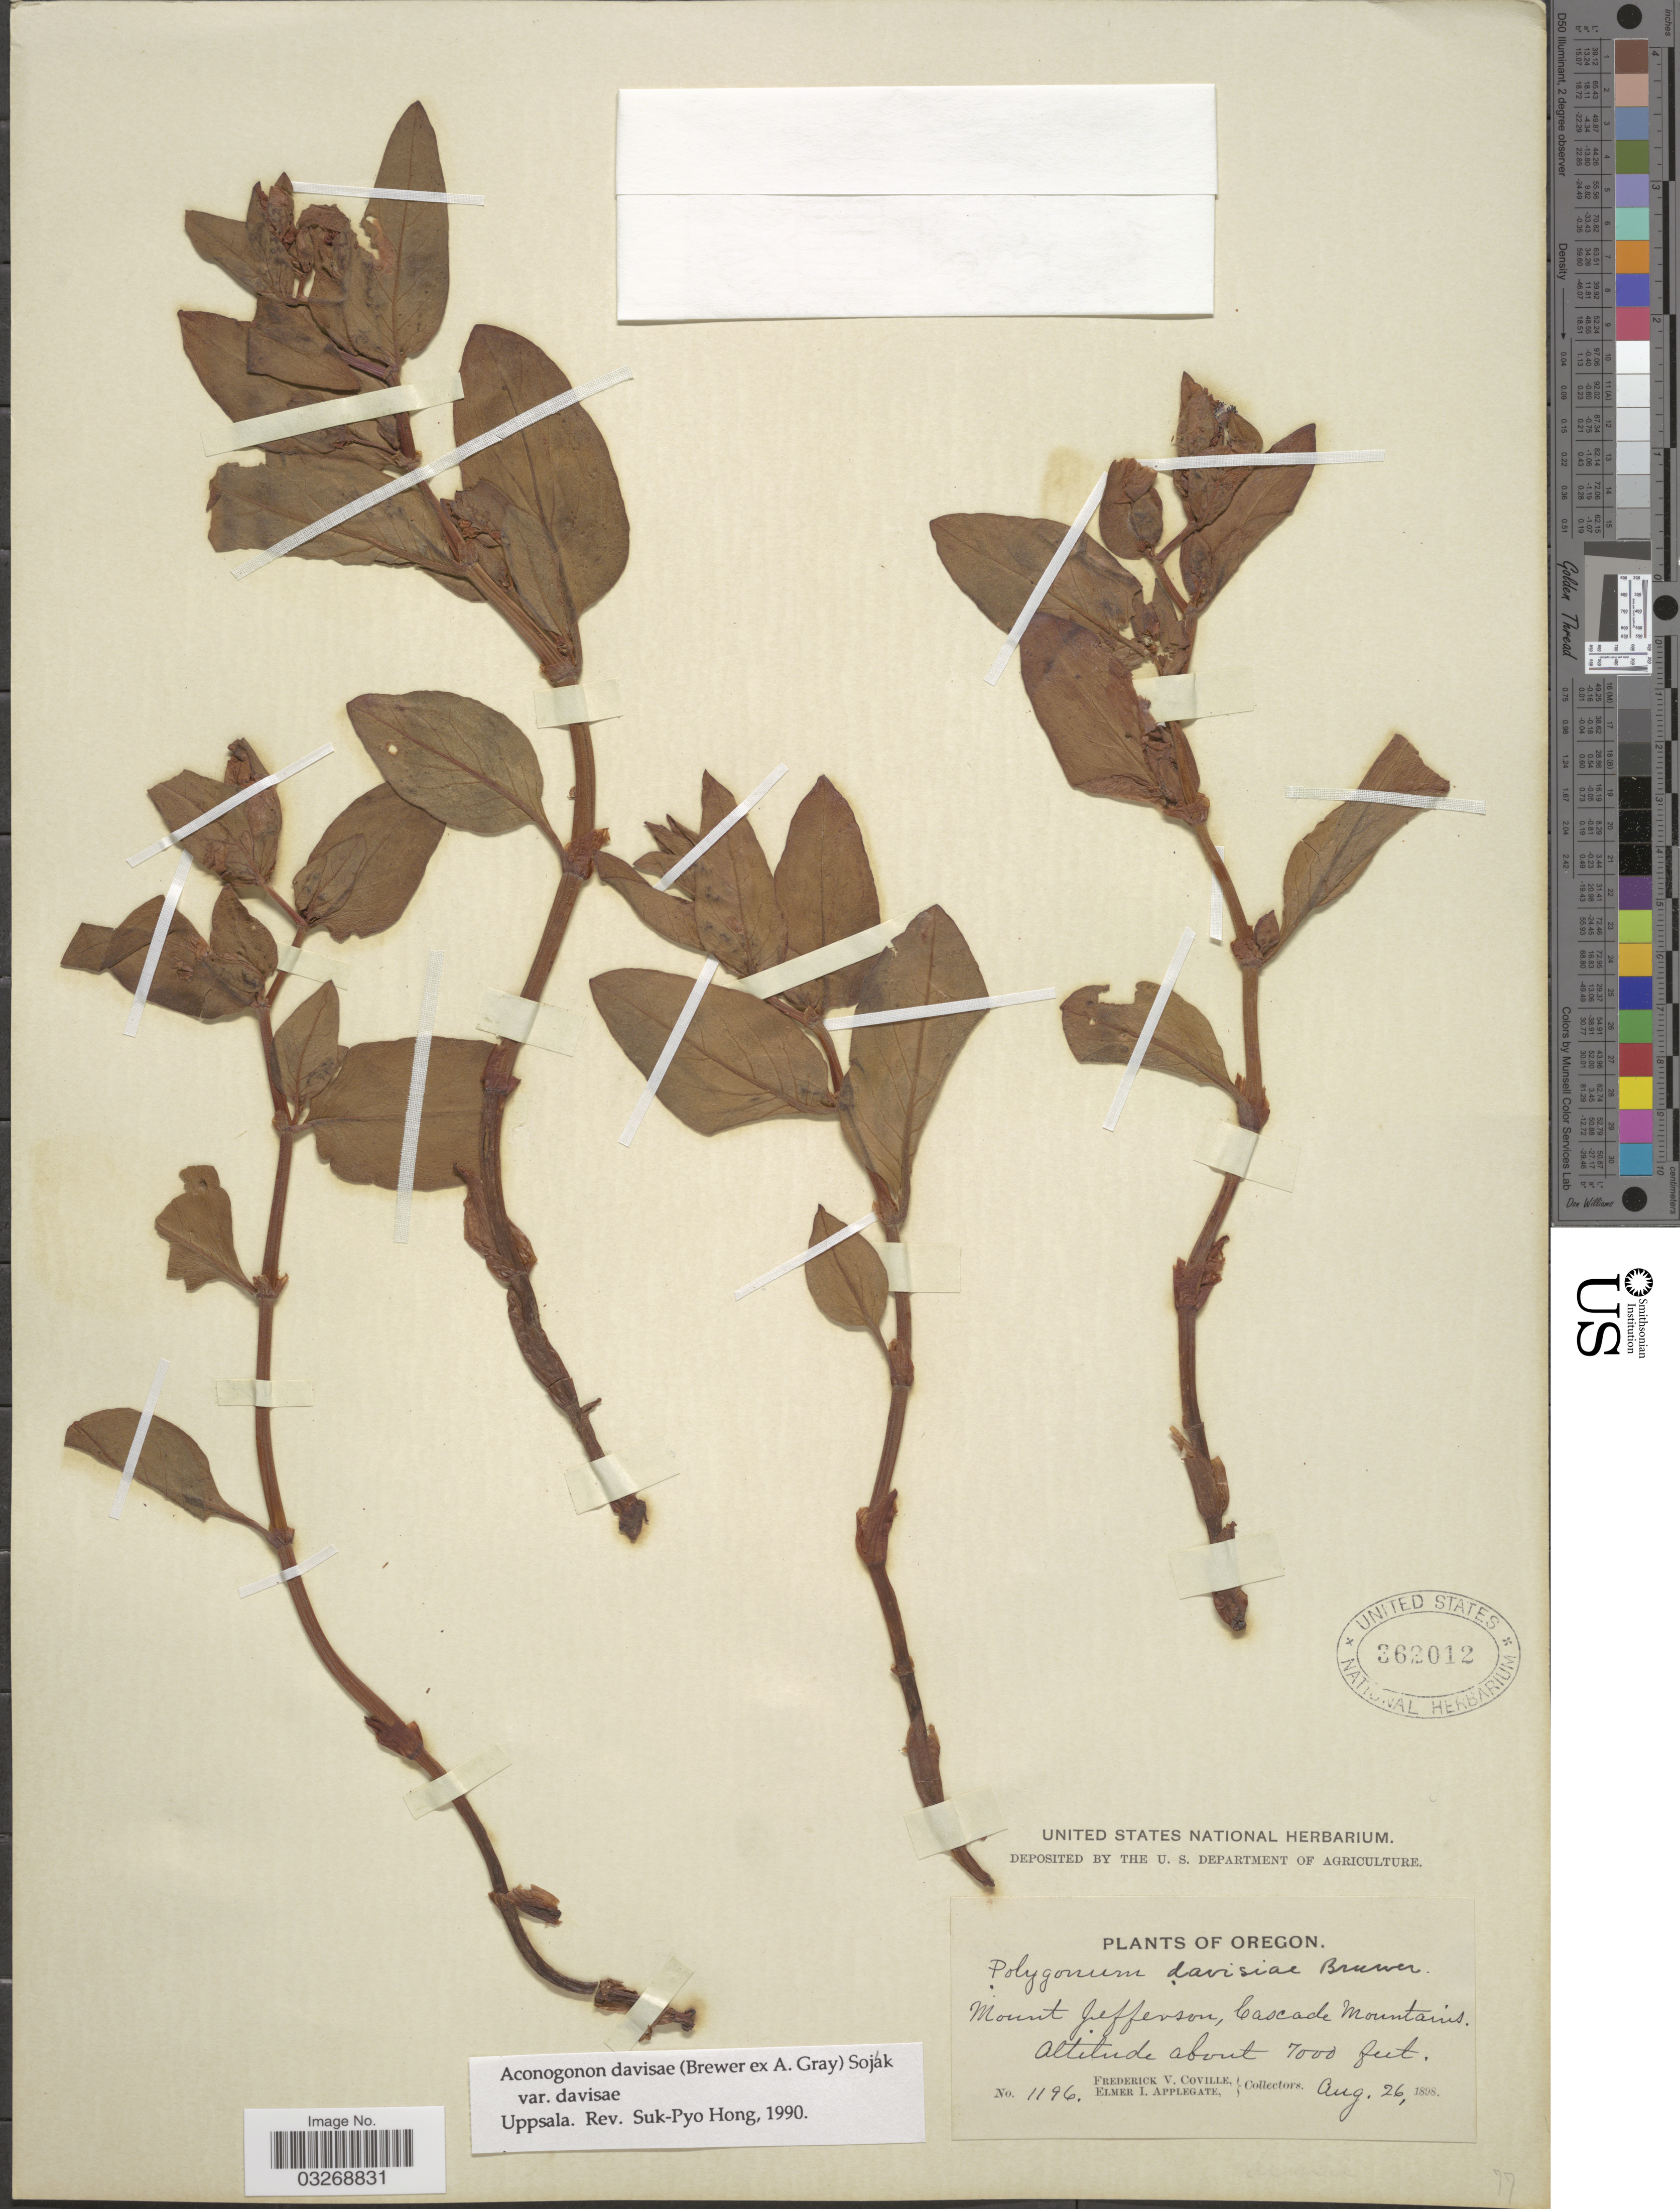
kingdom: Plantae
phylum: Tracheophyta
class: Magnoliopsida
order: Caryophyllales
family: Polygonaceae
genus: Koenigia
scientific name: Koenigia davisiae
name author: (W.H. Brewer ex A. Gray) T.M. Schust. & Reveal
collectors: F. V. Coville & E. I. Applegate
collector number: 1196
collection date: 1898-08-26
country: United States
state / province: Oregon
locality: Mount Jefferson, Cascade Mountains.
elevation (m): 2134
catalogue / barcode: US 362012